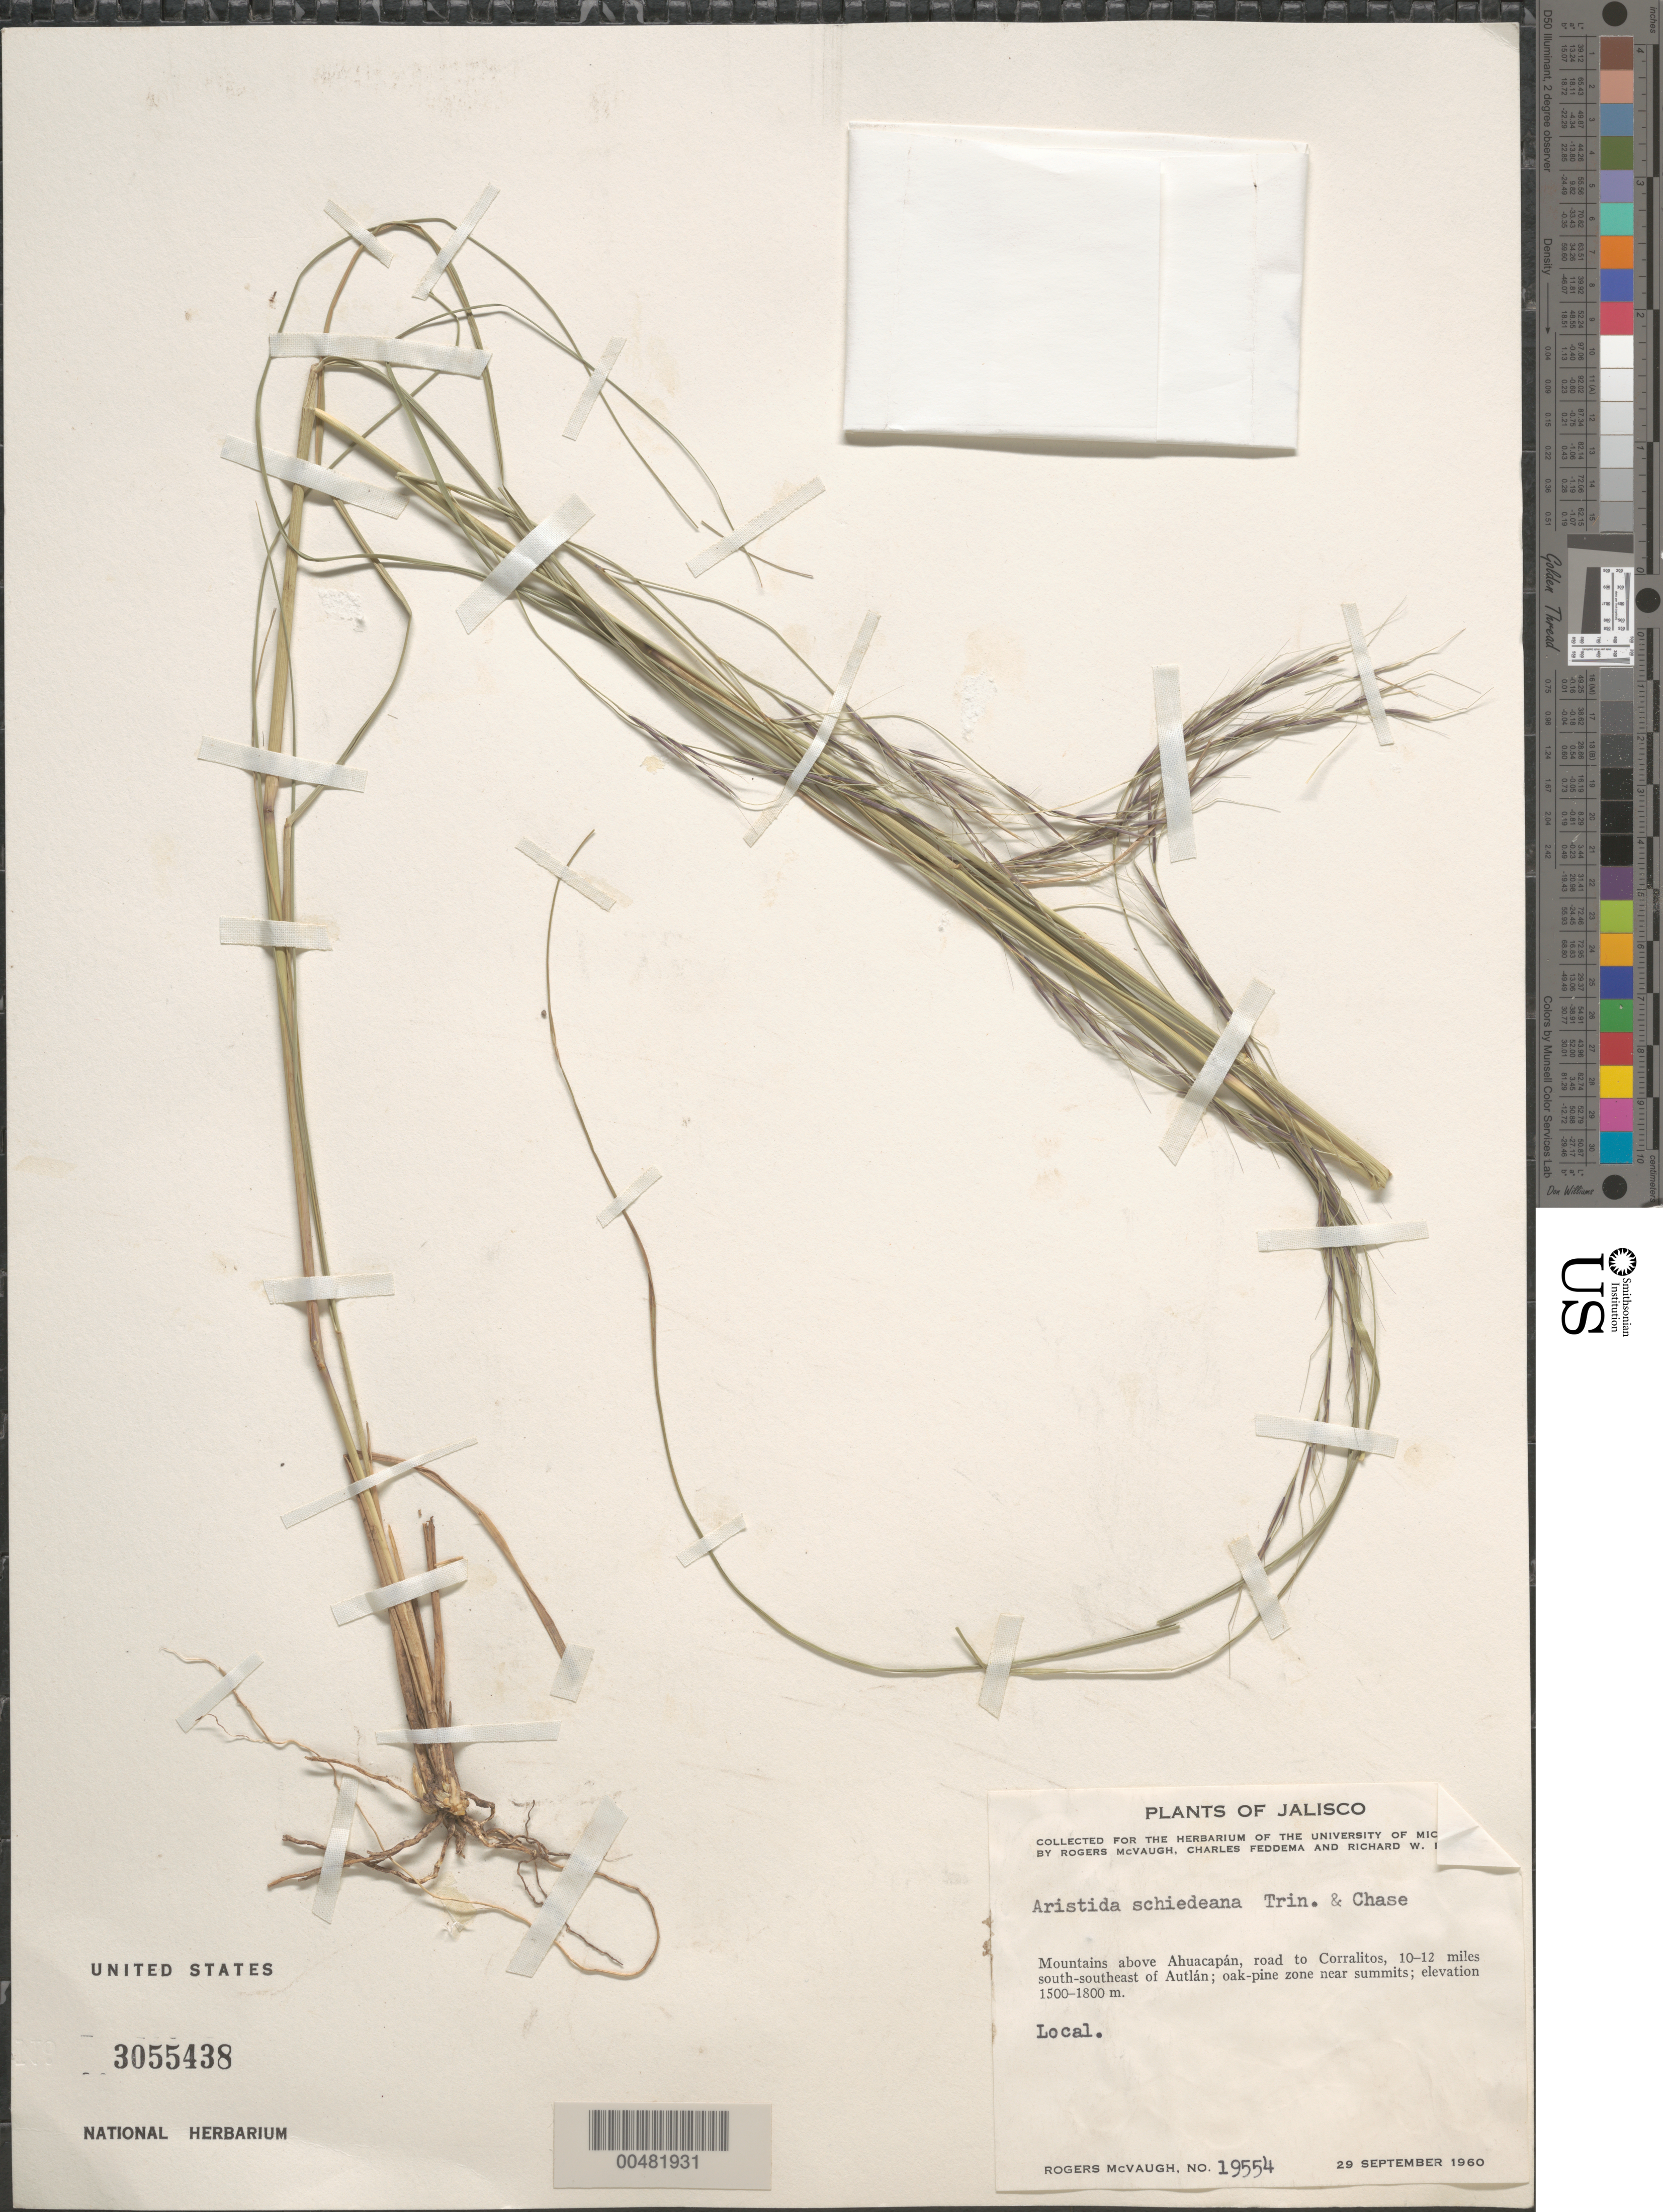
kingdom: Plantae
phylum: Tracheophyta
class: Liliopsida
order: Poales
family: Poaceae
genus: Aristida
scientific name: Aristida schiedeana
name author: Trin. & Rupr.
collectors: R. McVaugh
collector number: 19554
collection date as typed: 29 Sep 1960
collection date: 1960-09-29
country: Mexico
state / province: Jalisco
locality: Mountains above Ahuacapán, road to Corralitos, 10-12 mi S-SE of Autlán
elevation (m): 1500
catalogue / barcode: US 3055438